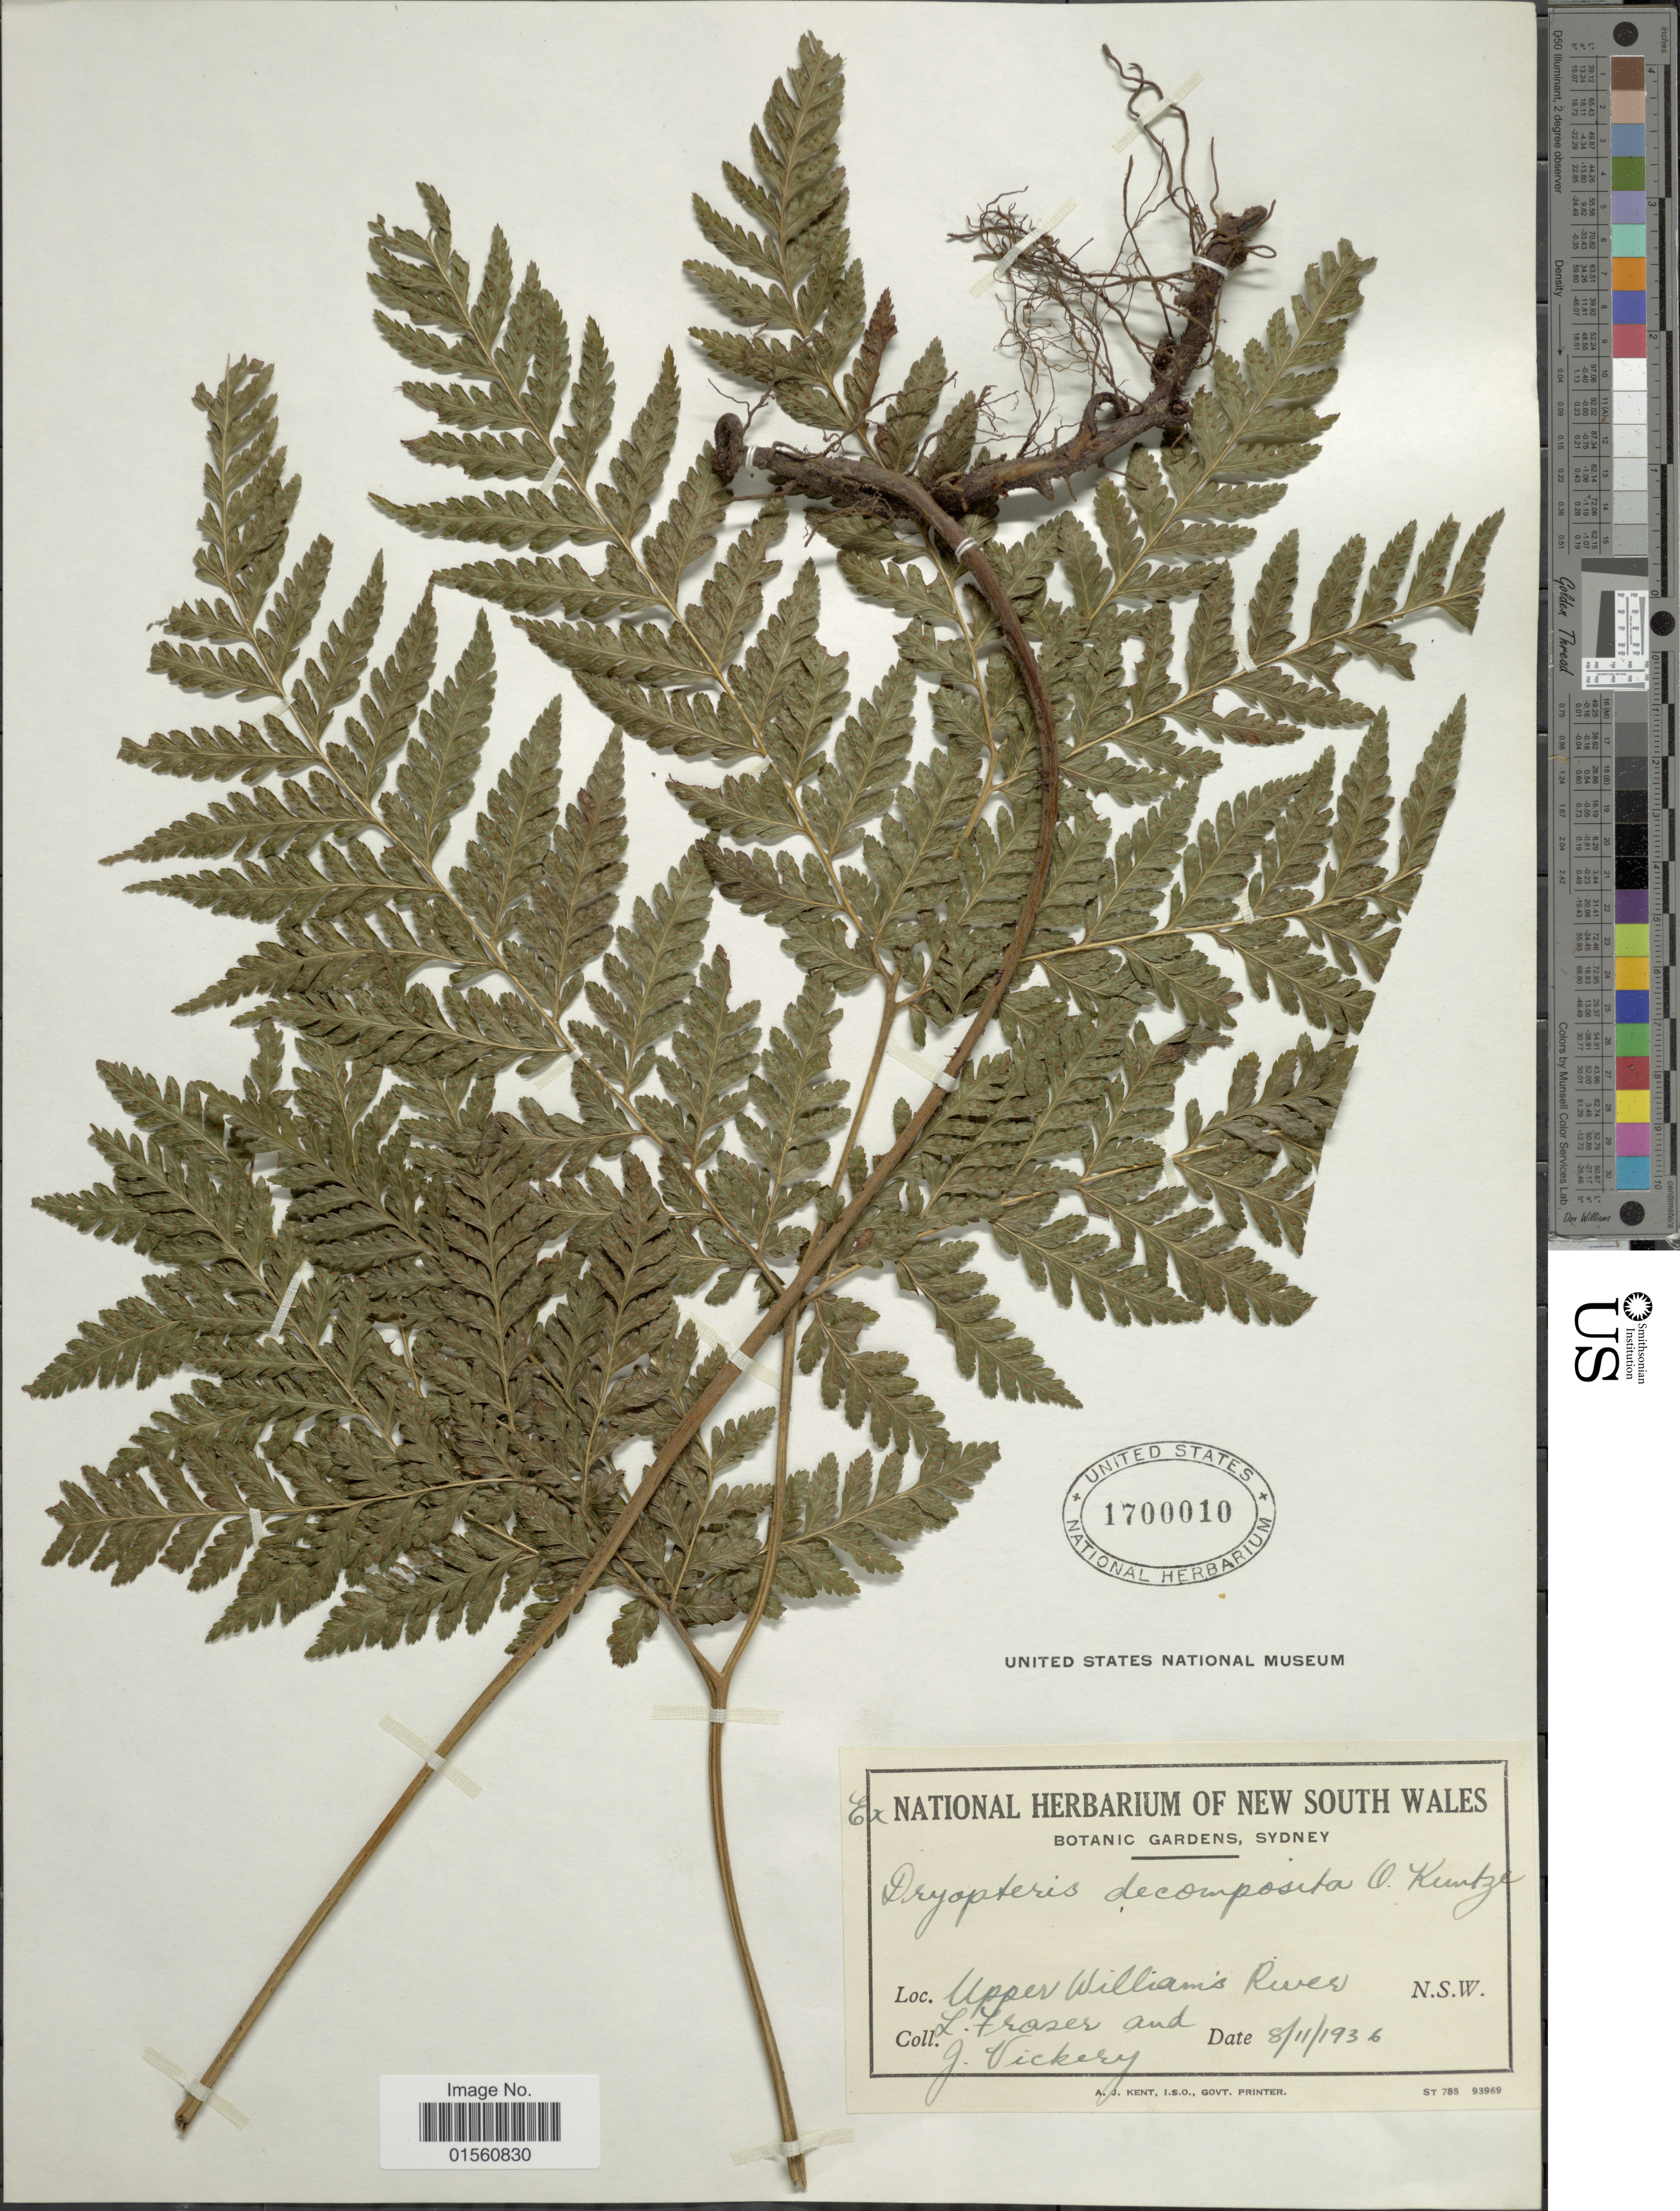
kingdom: Plantae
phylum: Tracheophyta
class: Polypodiopsida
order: Polypodiales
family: Dryopteridaceae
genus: Lastreopsis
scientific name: Lastreopsis decomposita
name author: (R. Br.) Tindale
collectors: L. Fraser & J. Vickery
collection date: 1936-11-08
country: Australia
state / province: New South Wales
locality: Upper Williams River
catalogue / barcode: US 1700010